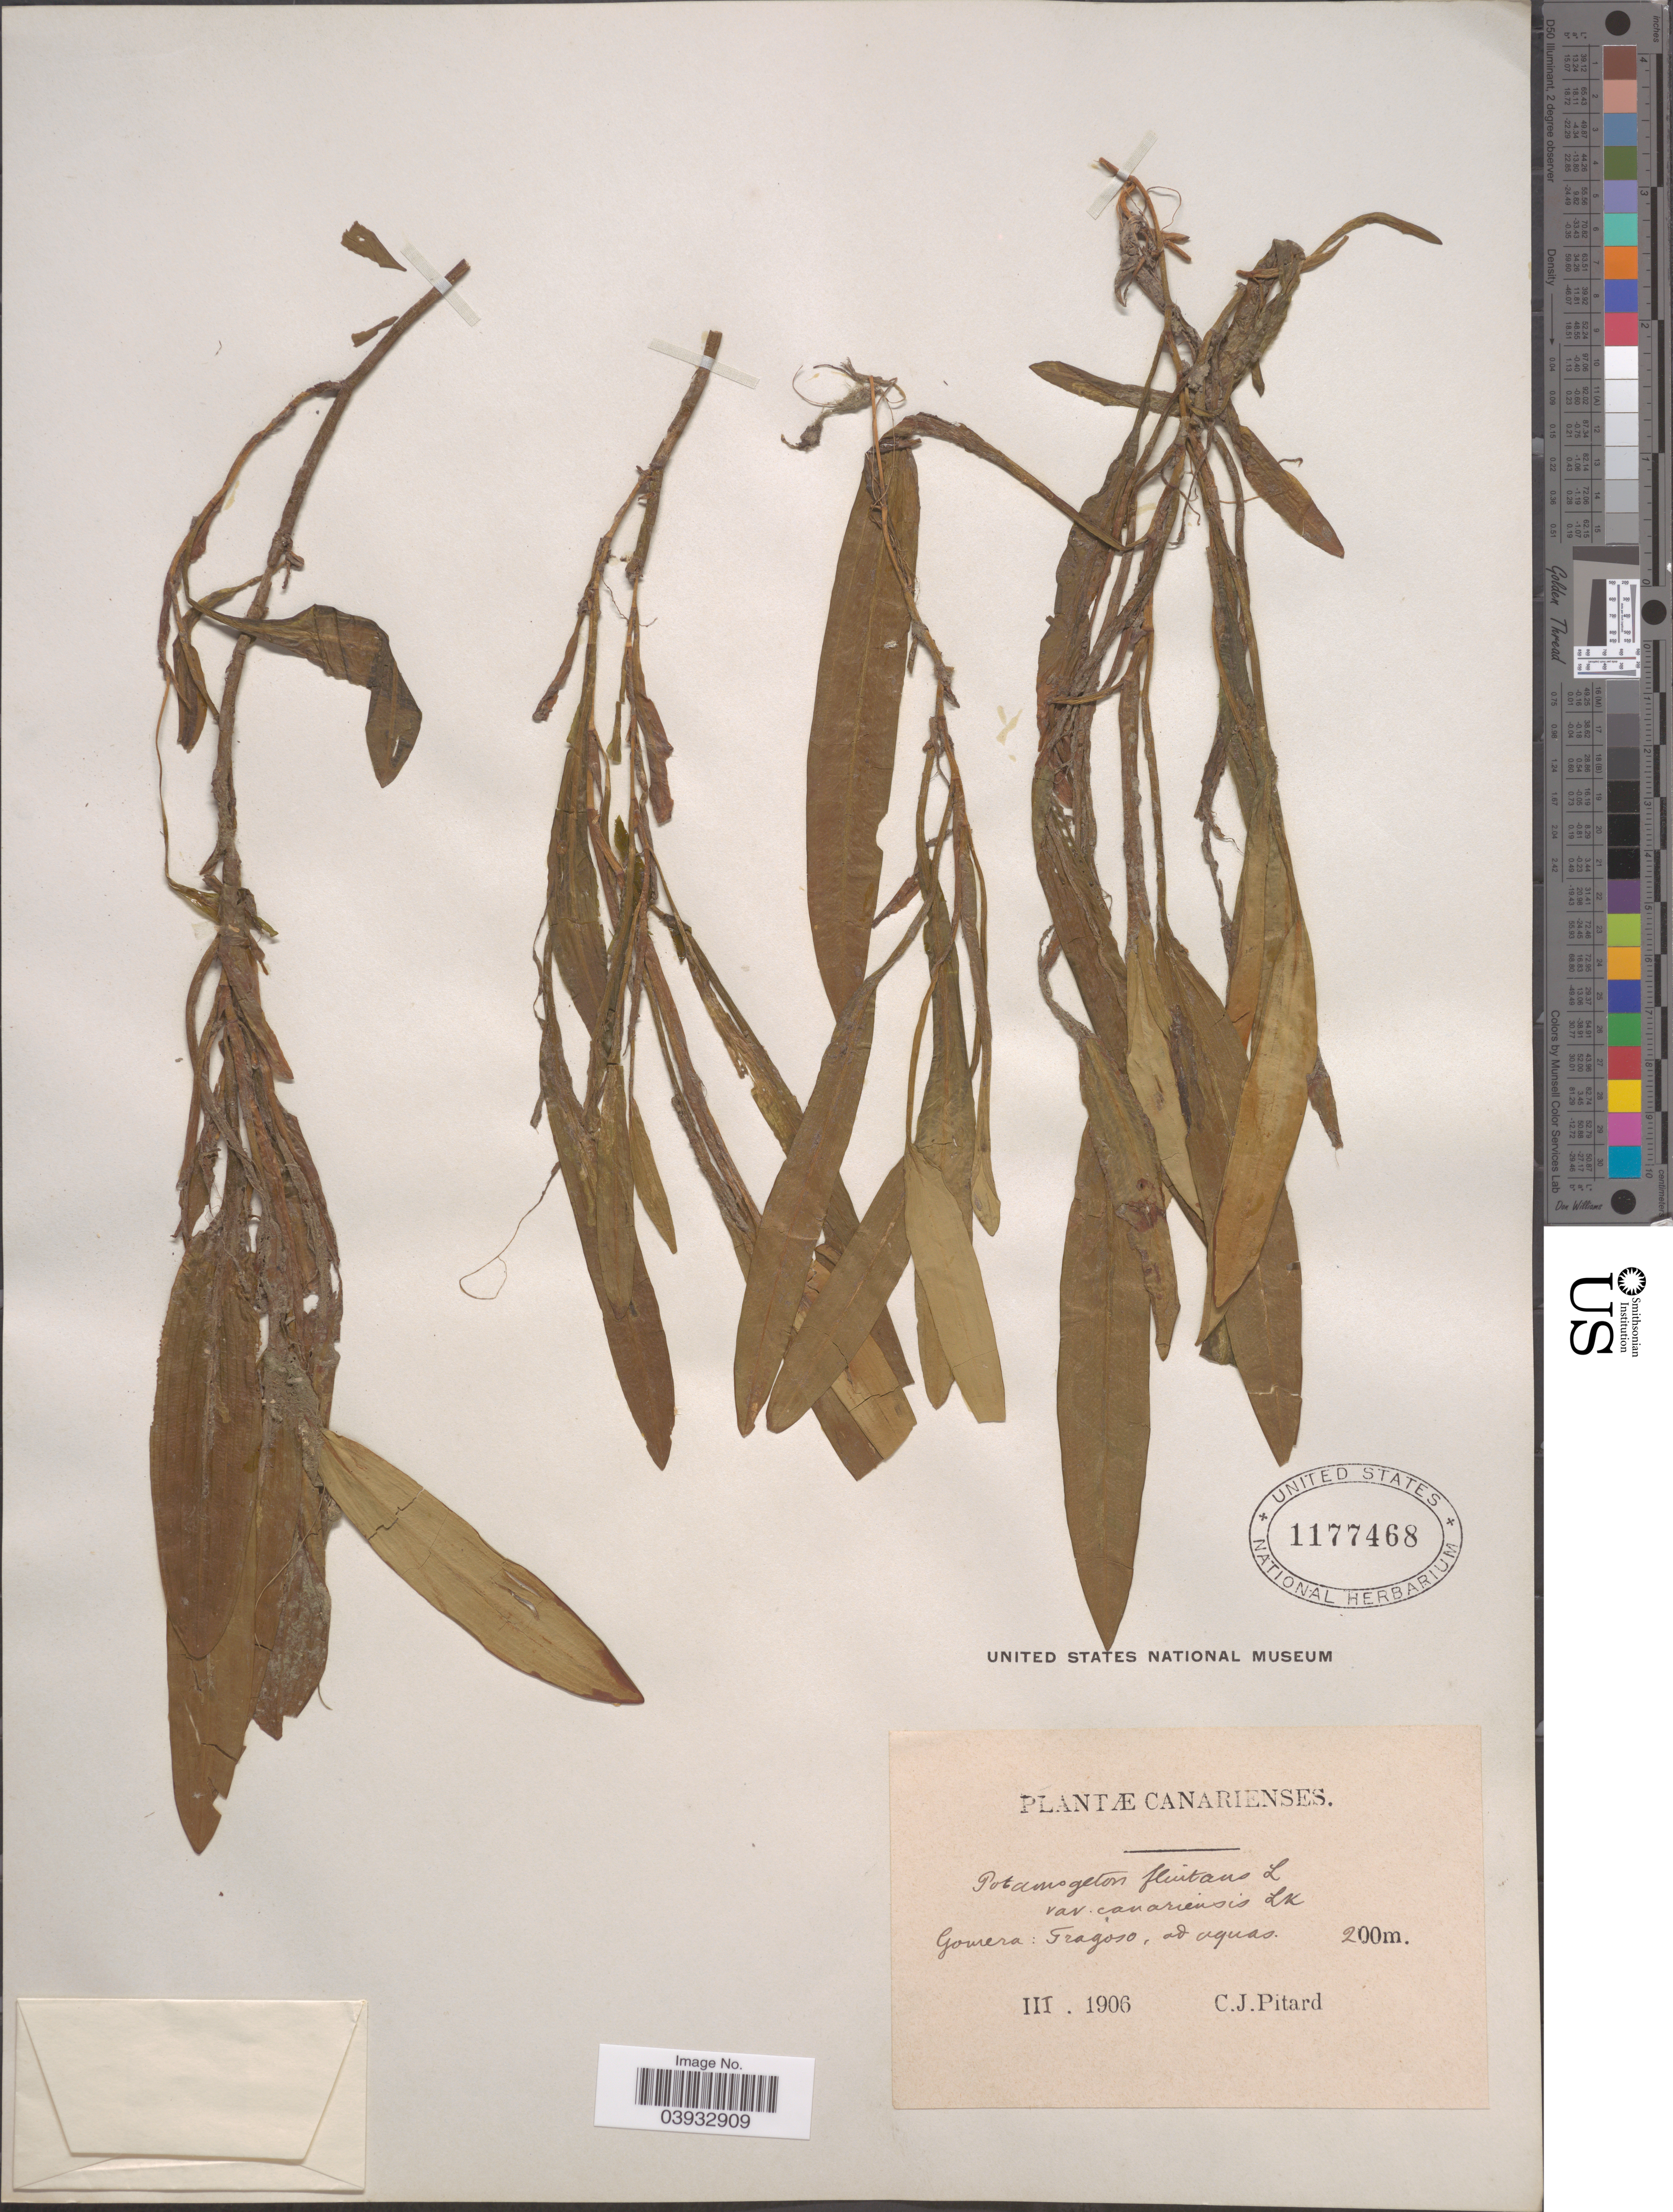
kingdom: Plantae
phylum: Tracheophyta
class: Liliopsida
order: Alismatales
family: Potamogetonaceae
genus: Potamogeton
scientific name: Potamogeton fluitans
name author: Roth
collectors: C. Pitard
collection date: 1906-03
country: Spain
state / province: Canarias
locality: Canarienses. Gomera: Fragoso.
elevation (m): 200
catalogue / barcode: US 1177468